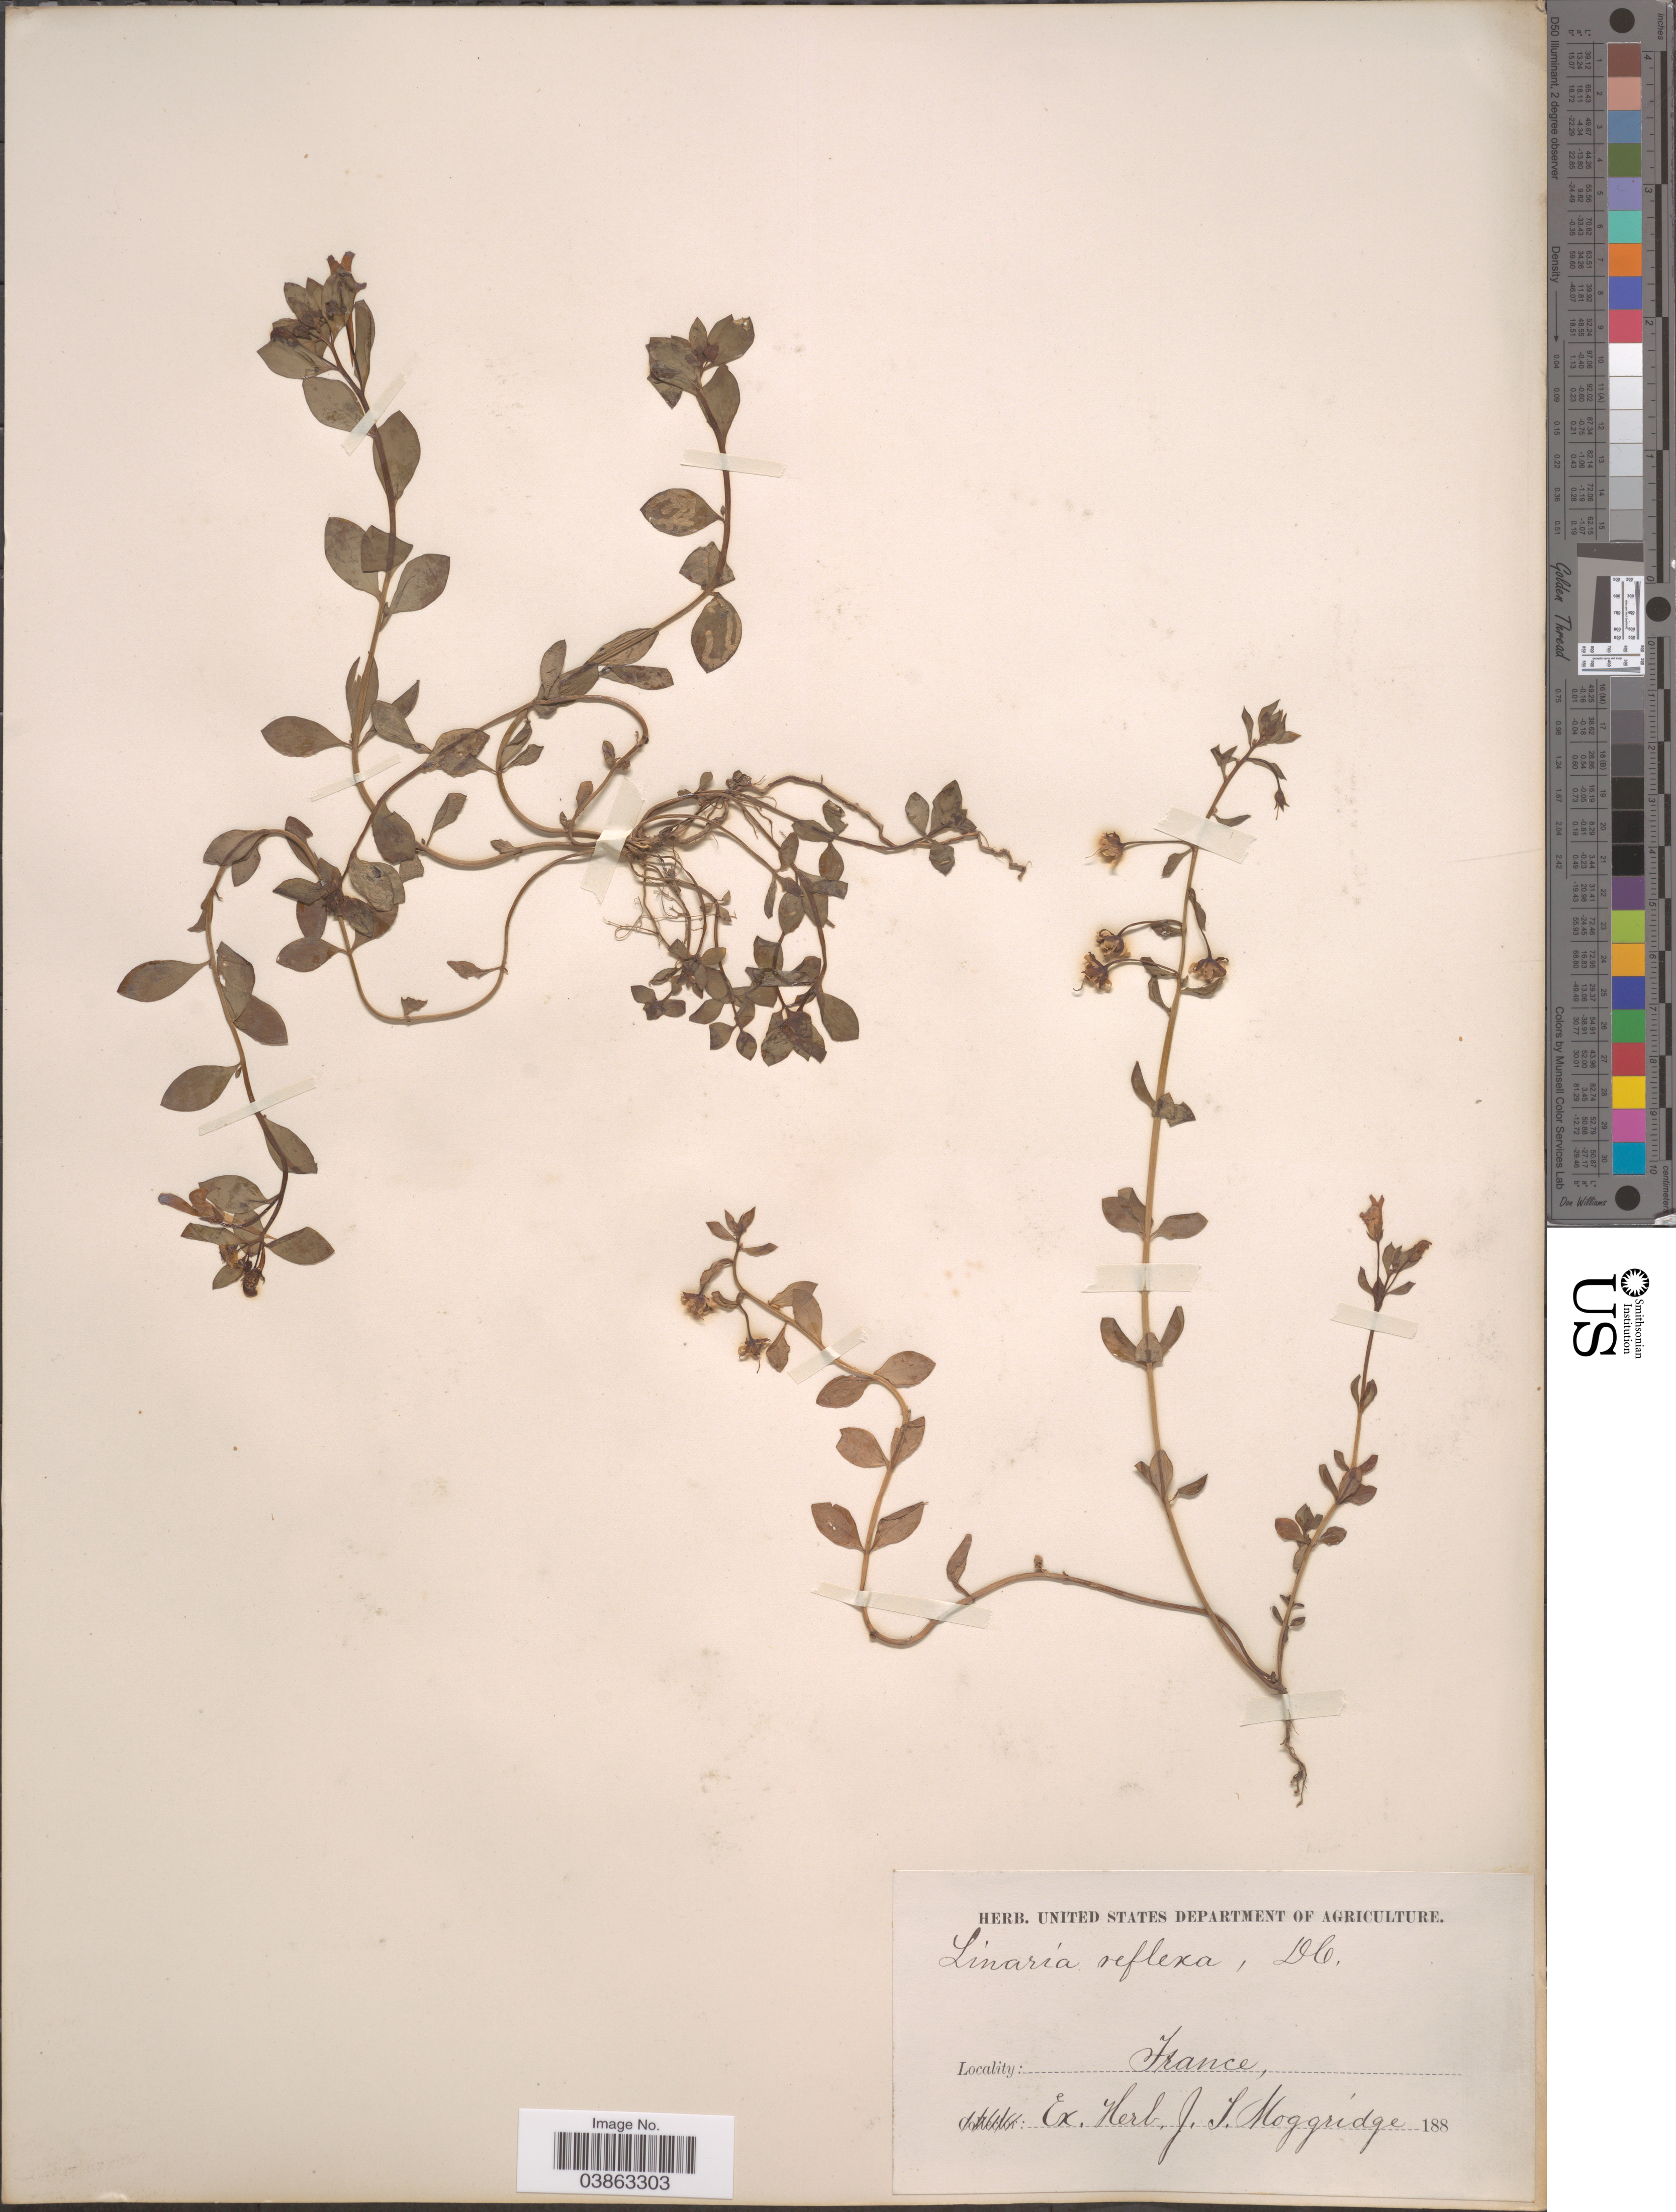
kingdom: Plantae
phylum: Tracheophyta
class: Magnoliopsida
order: Lamiales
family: Plantaginaceae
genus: Linaria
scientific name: Linaria reflexa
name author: (L.) Desf.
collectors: ex herb. J.T. Moggridge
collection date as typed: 188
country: France